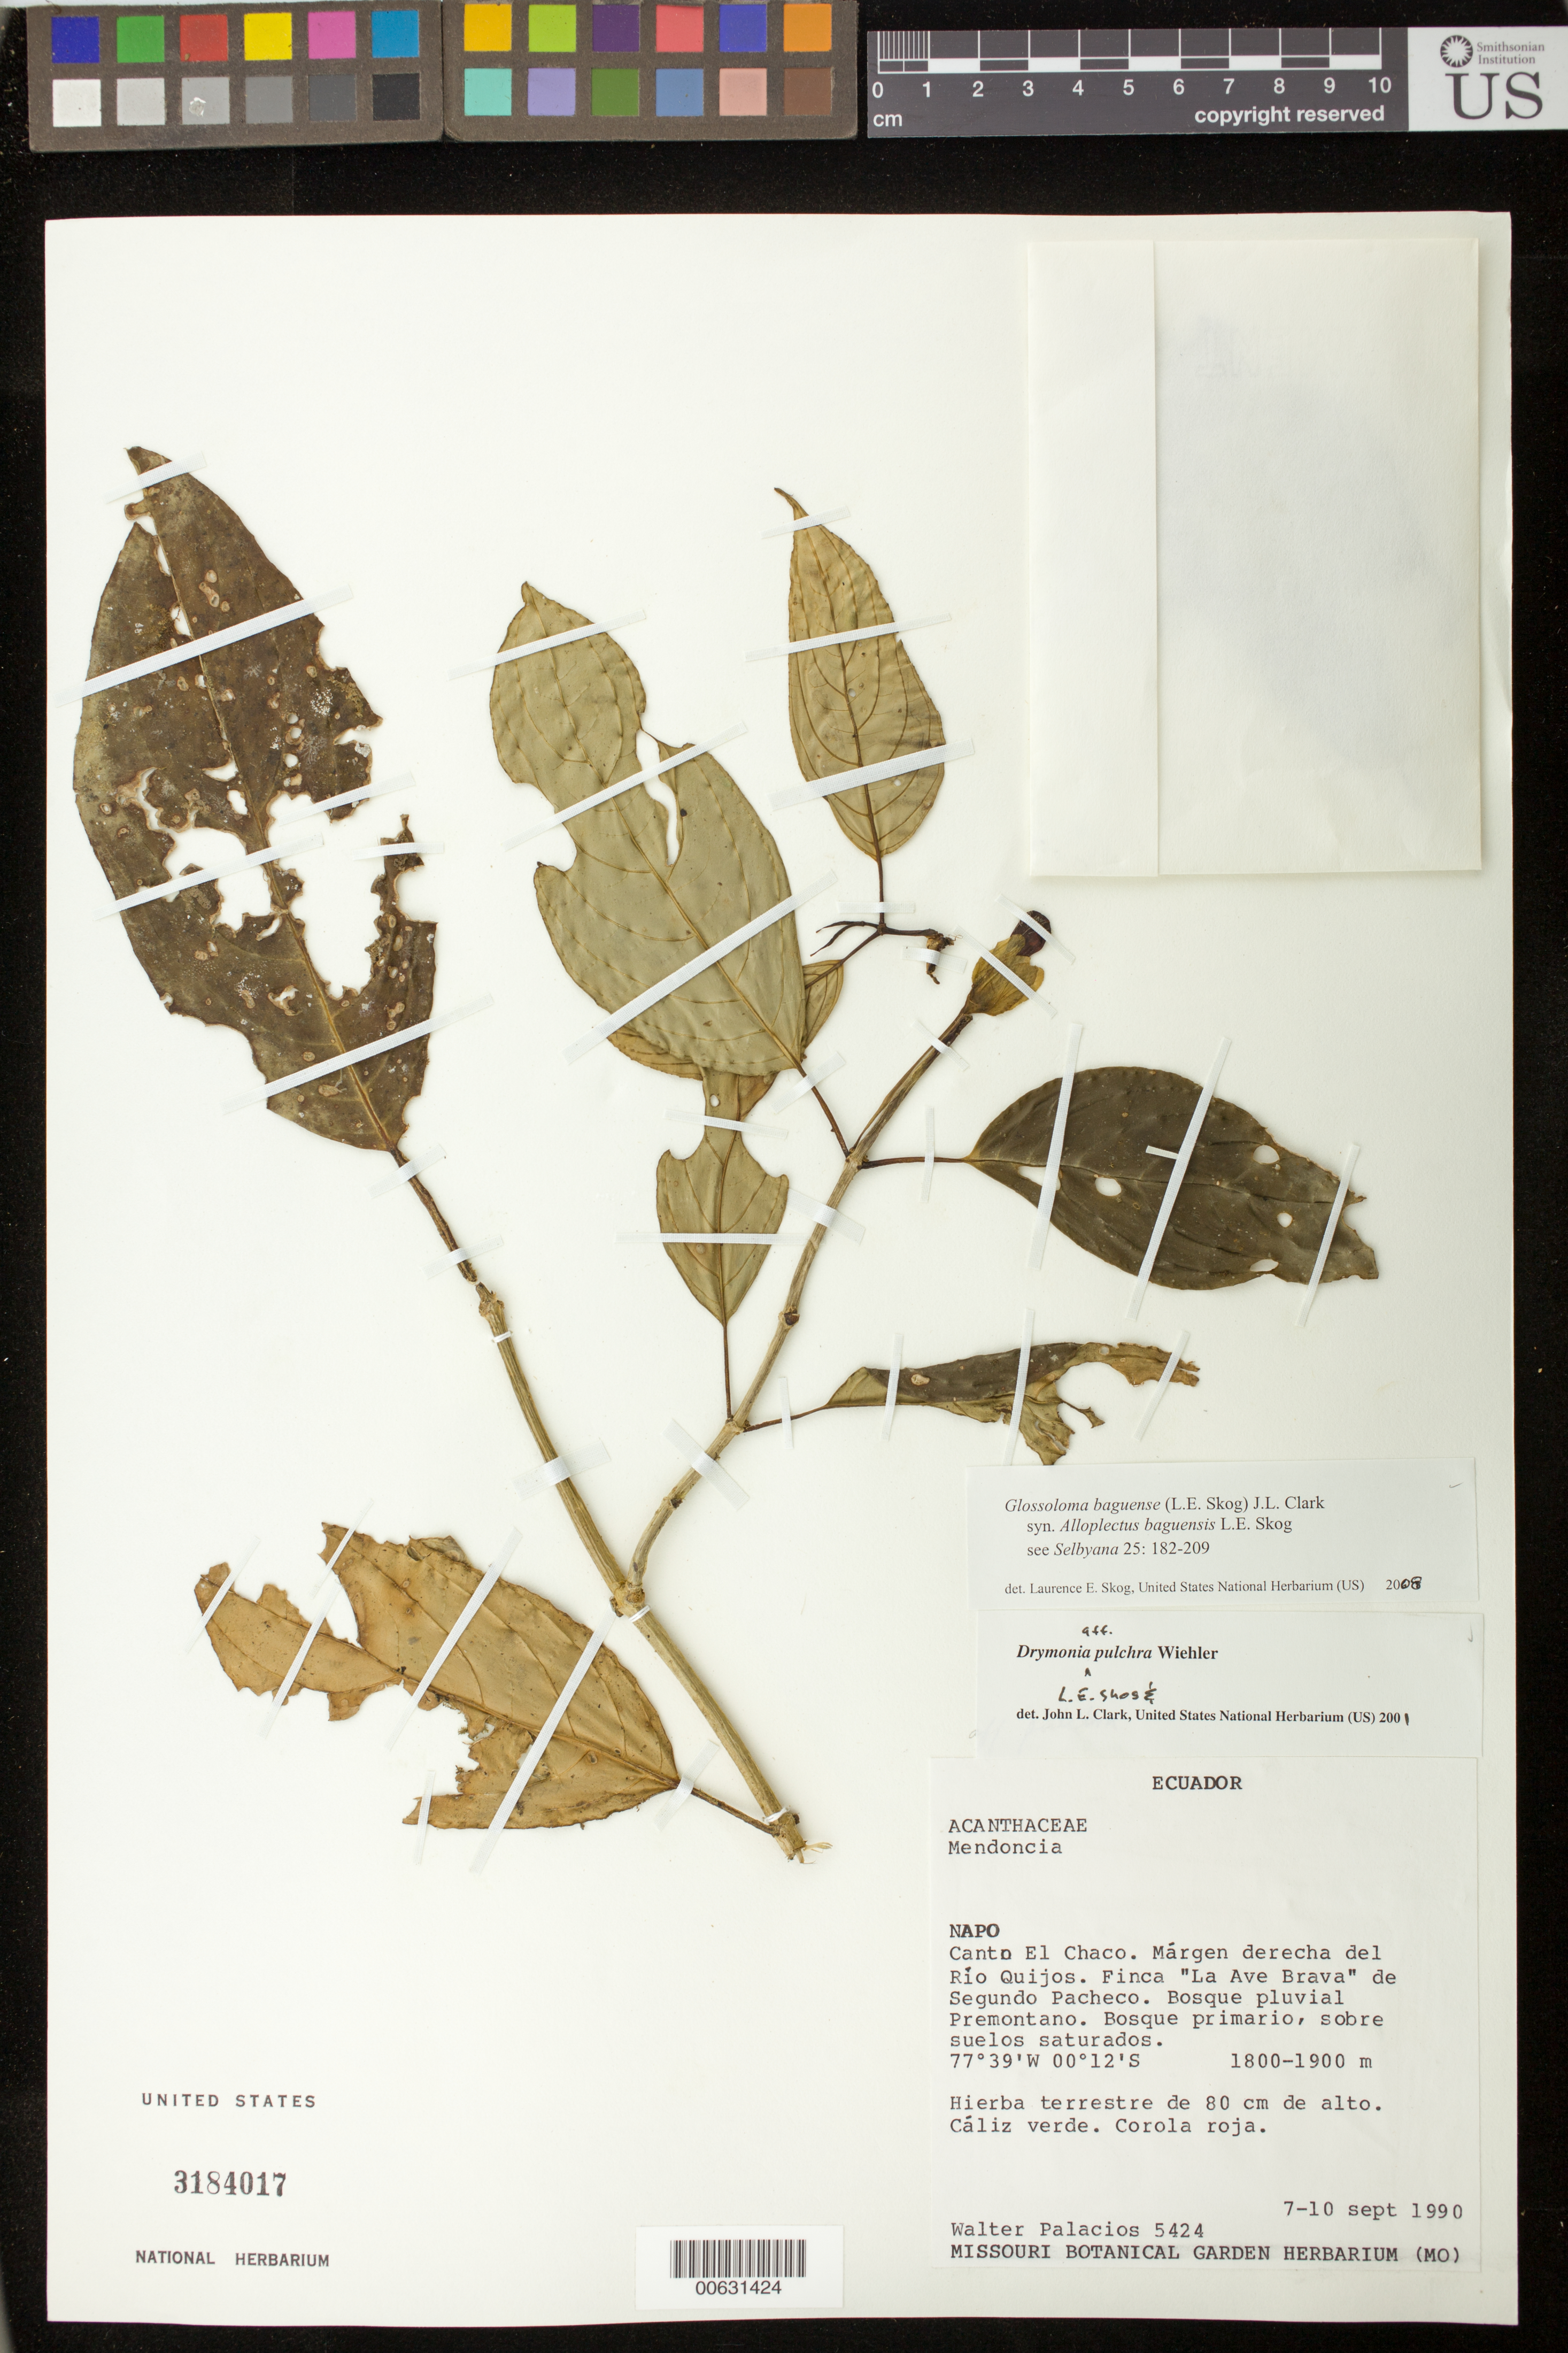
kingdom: Plantae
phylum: Tracheophyta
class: Magnoliopsida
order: Lamiales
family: Gesneriaceae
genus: Glossoloma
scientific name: Glossoloma baguense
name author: (L.E. Skog) J.L. Clark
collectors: W. Palacios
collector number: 5424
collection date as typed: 7-10 Sep 1990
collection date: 1990-09-07/1990-09-10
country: Ecuador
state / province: Napo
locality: Canton El Chaco, margen derecha del Rio Quijos, finca "La Ave Brava" de Segundo Pacheco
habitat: Bosque pluvial premontano; bosque primario, sobre suelos saturados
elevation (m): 1800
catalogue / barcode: US 3184017